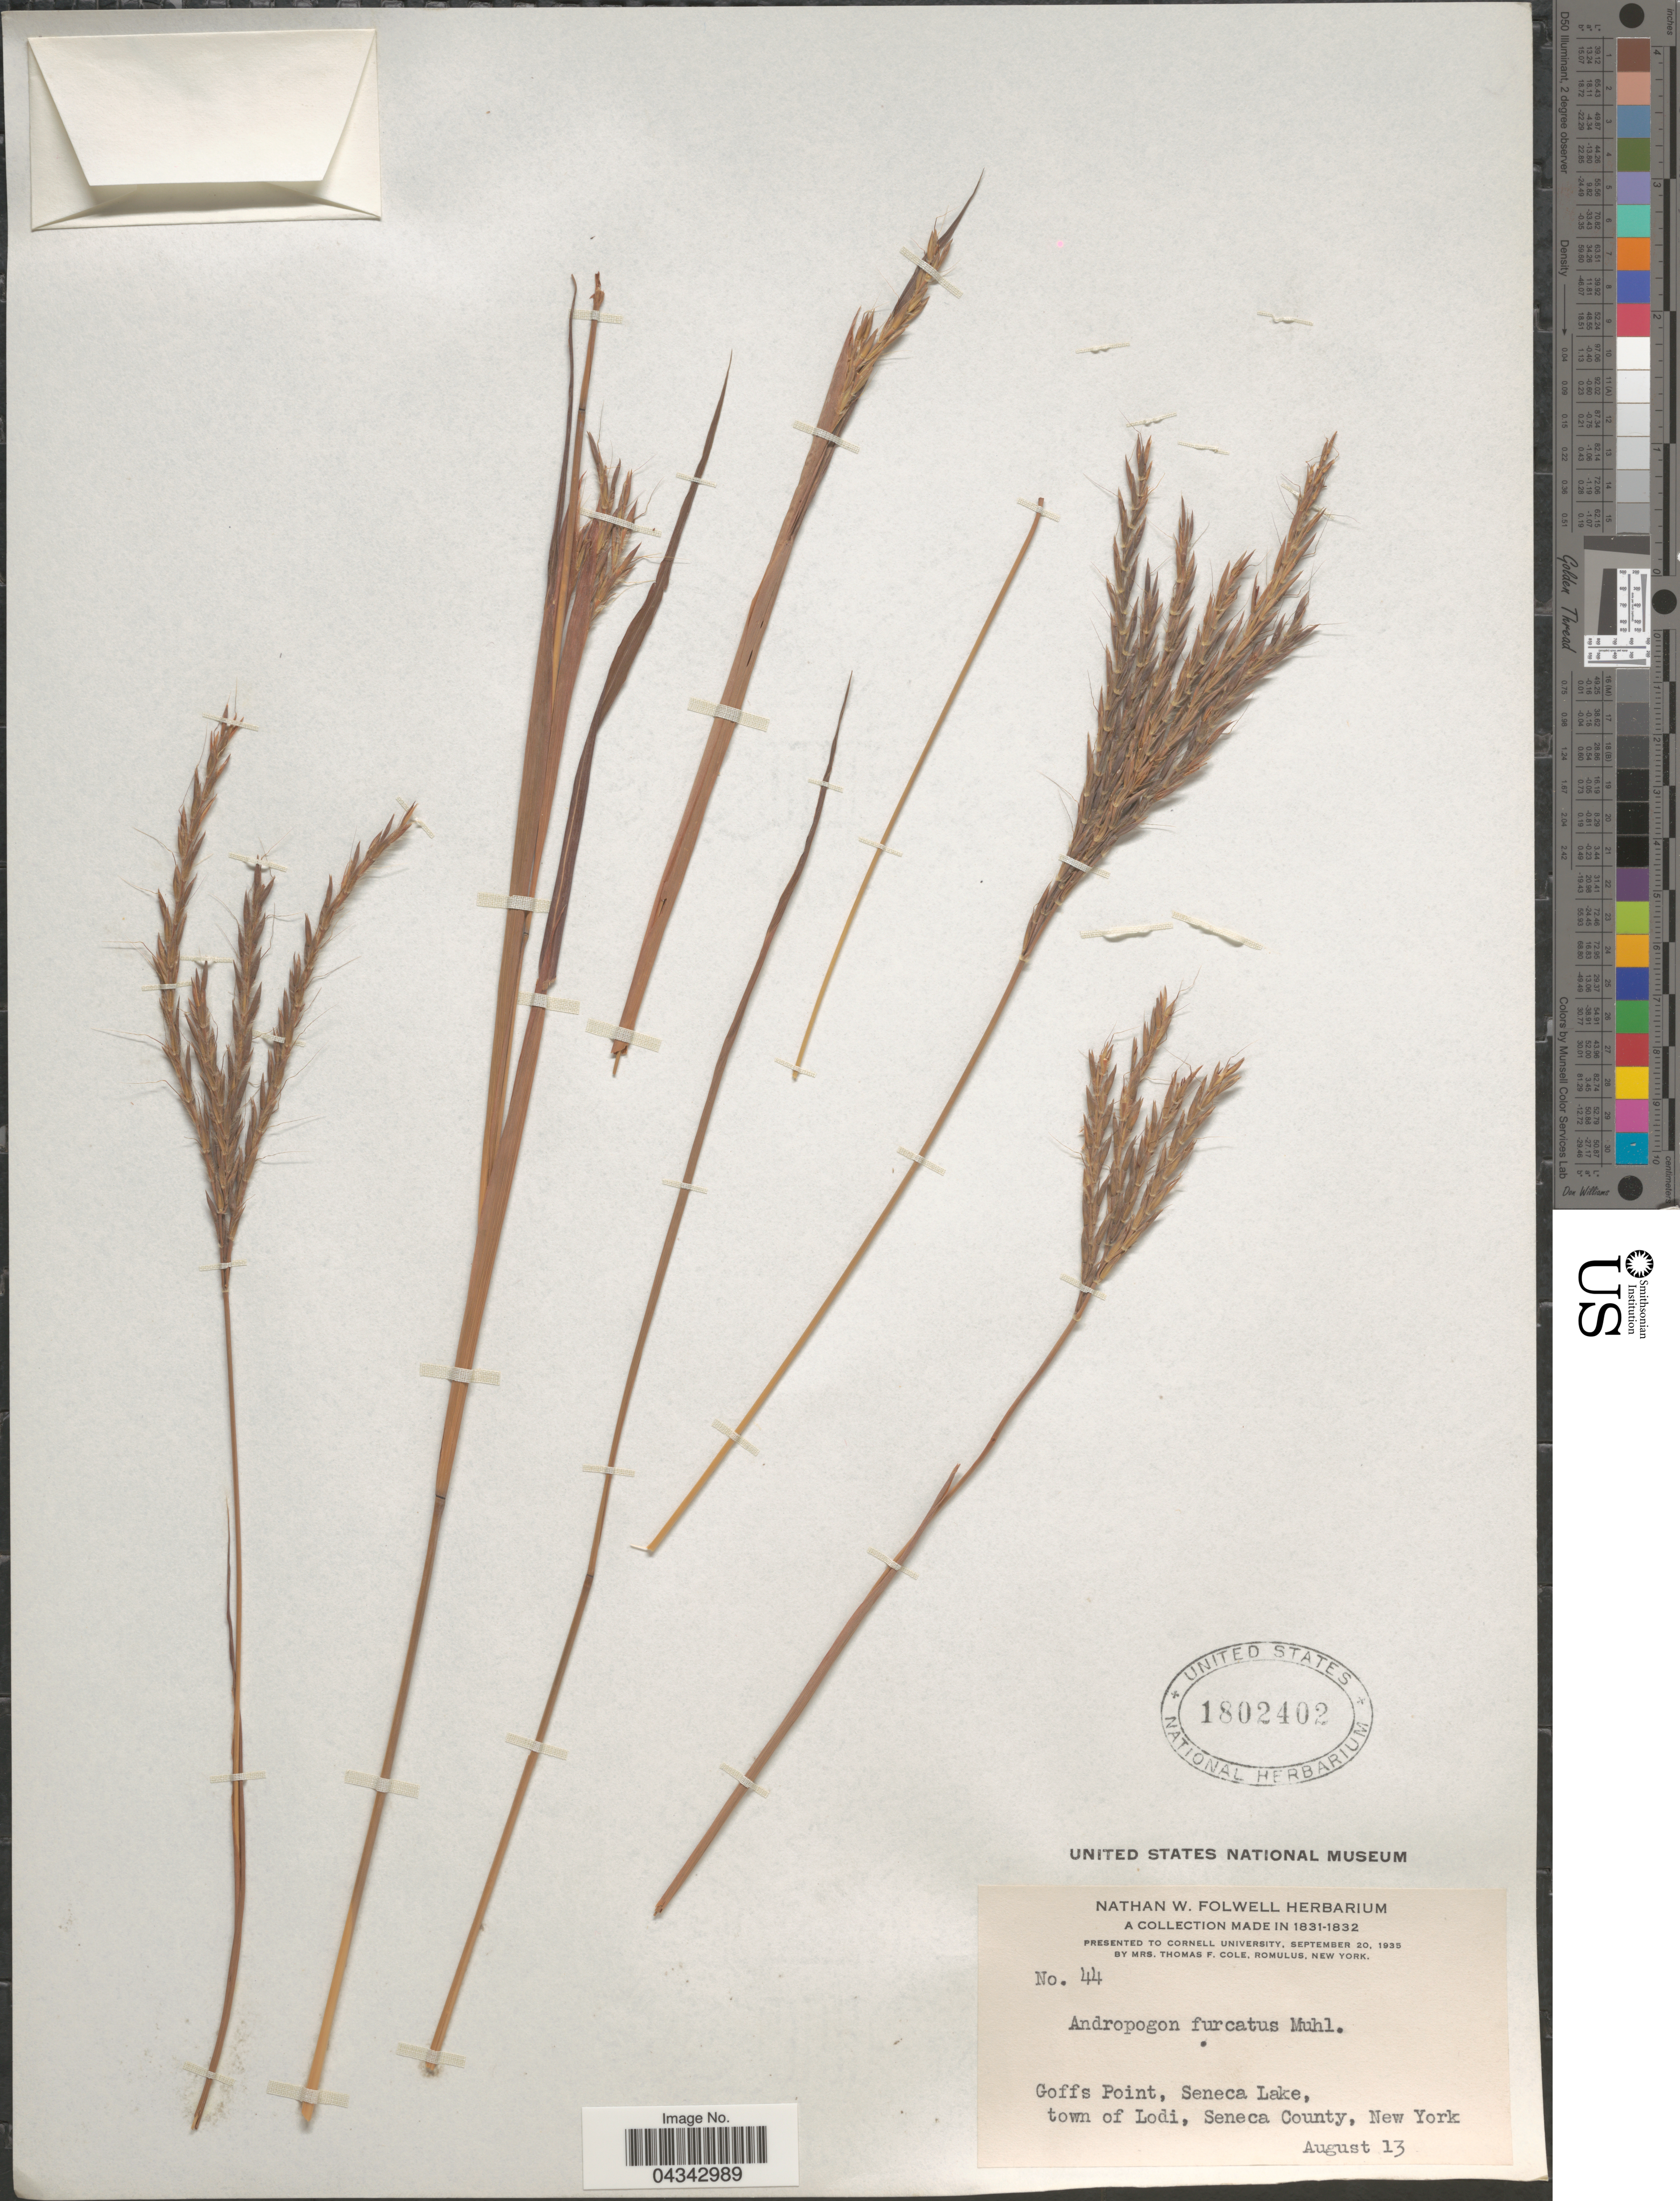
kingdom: Plantae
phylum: Tracheophyta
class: Liliopsida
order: Poales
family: Poaceae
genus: Andropogon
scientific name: Andropogon gerardii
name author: Vitman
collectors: ex herb. Nathan W. Folwell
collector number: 44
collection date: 1831-08-13/1832-08-13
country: United States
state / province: New York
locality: Goffs Point, Seneca Lake, town of Lodi, Seneca County.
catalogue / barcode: US 1802402